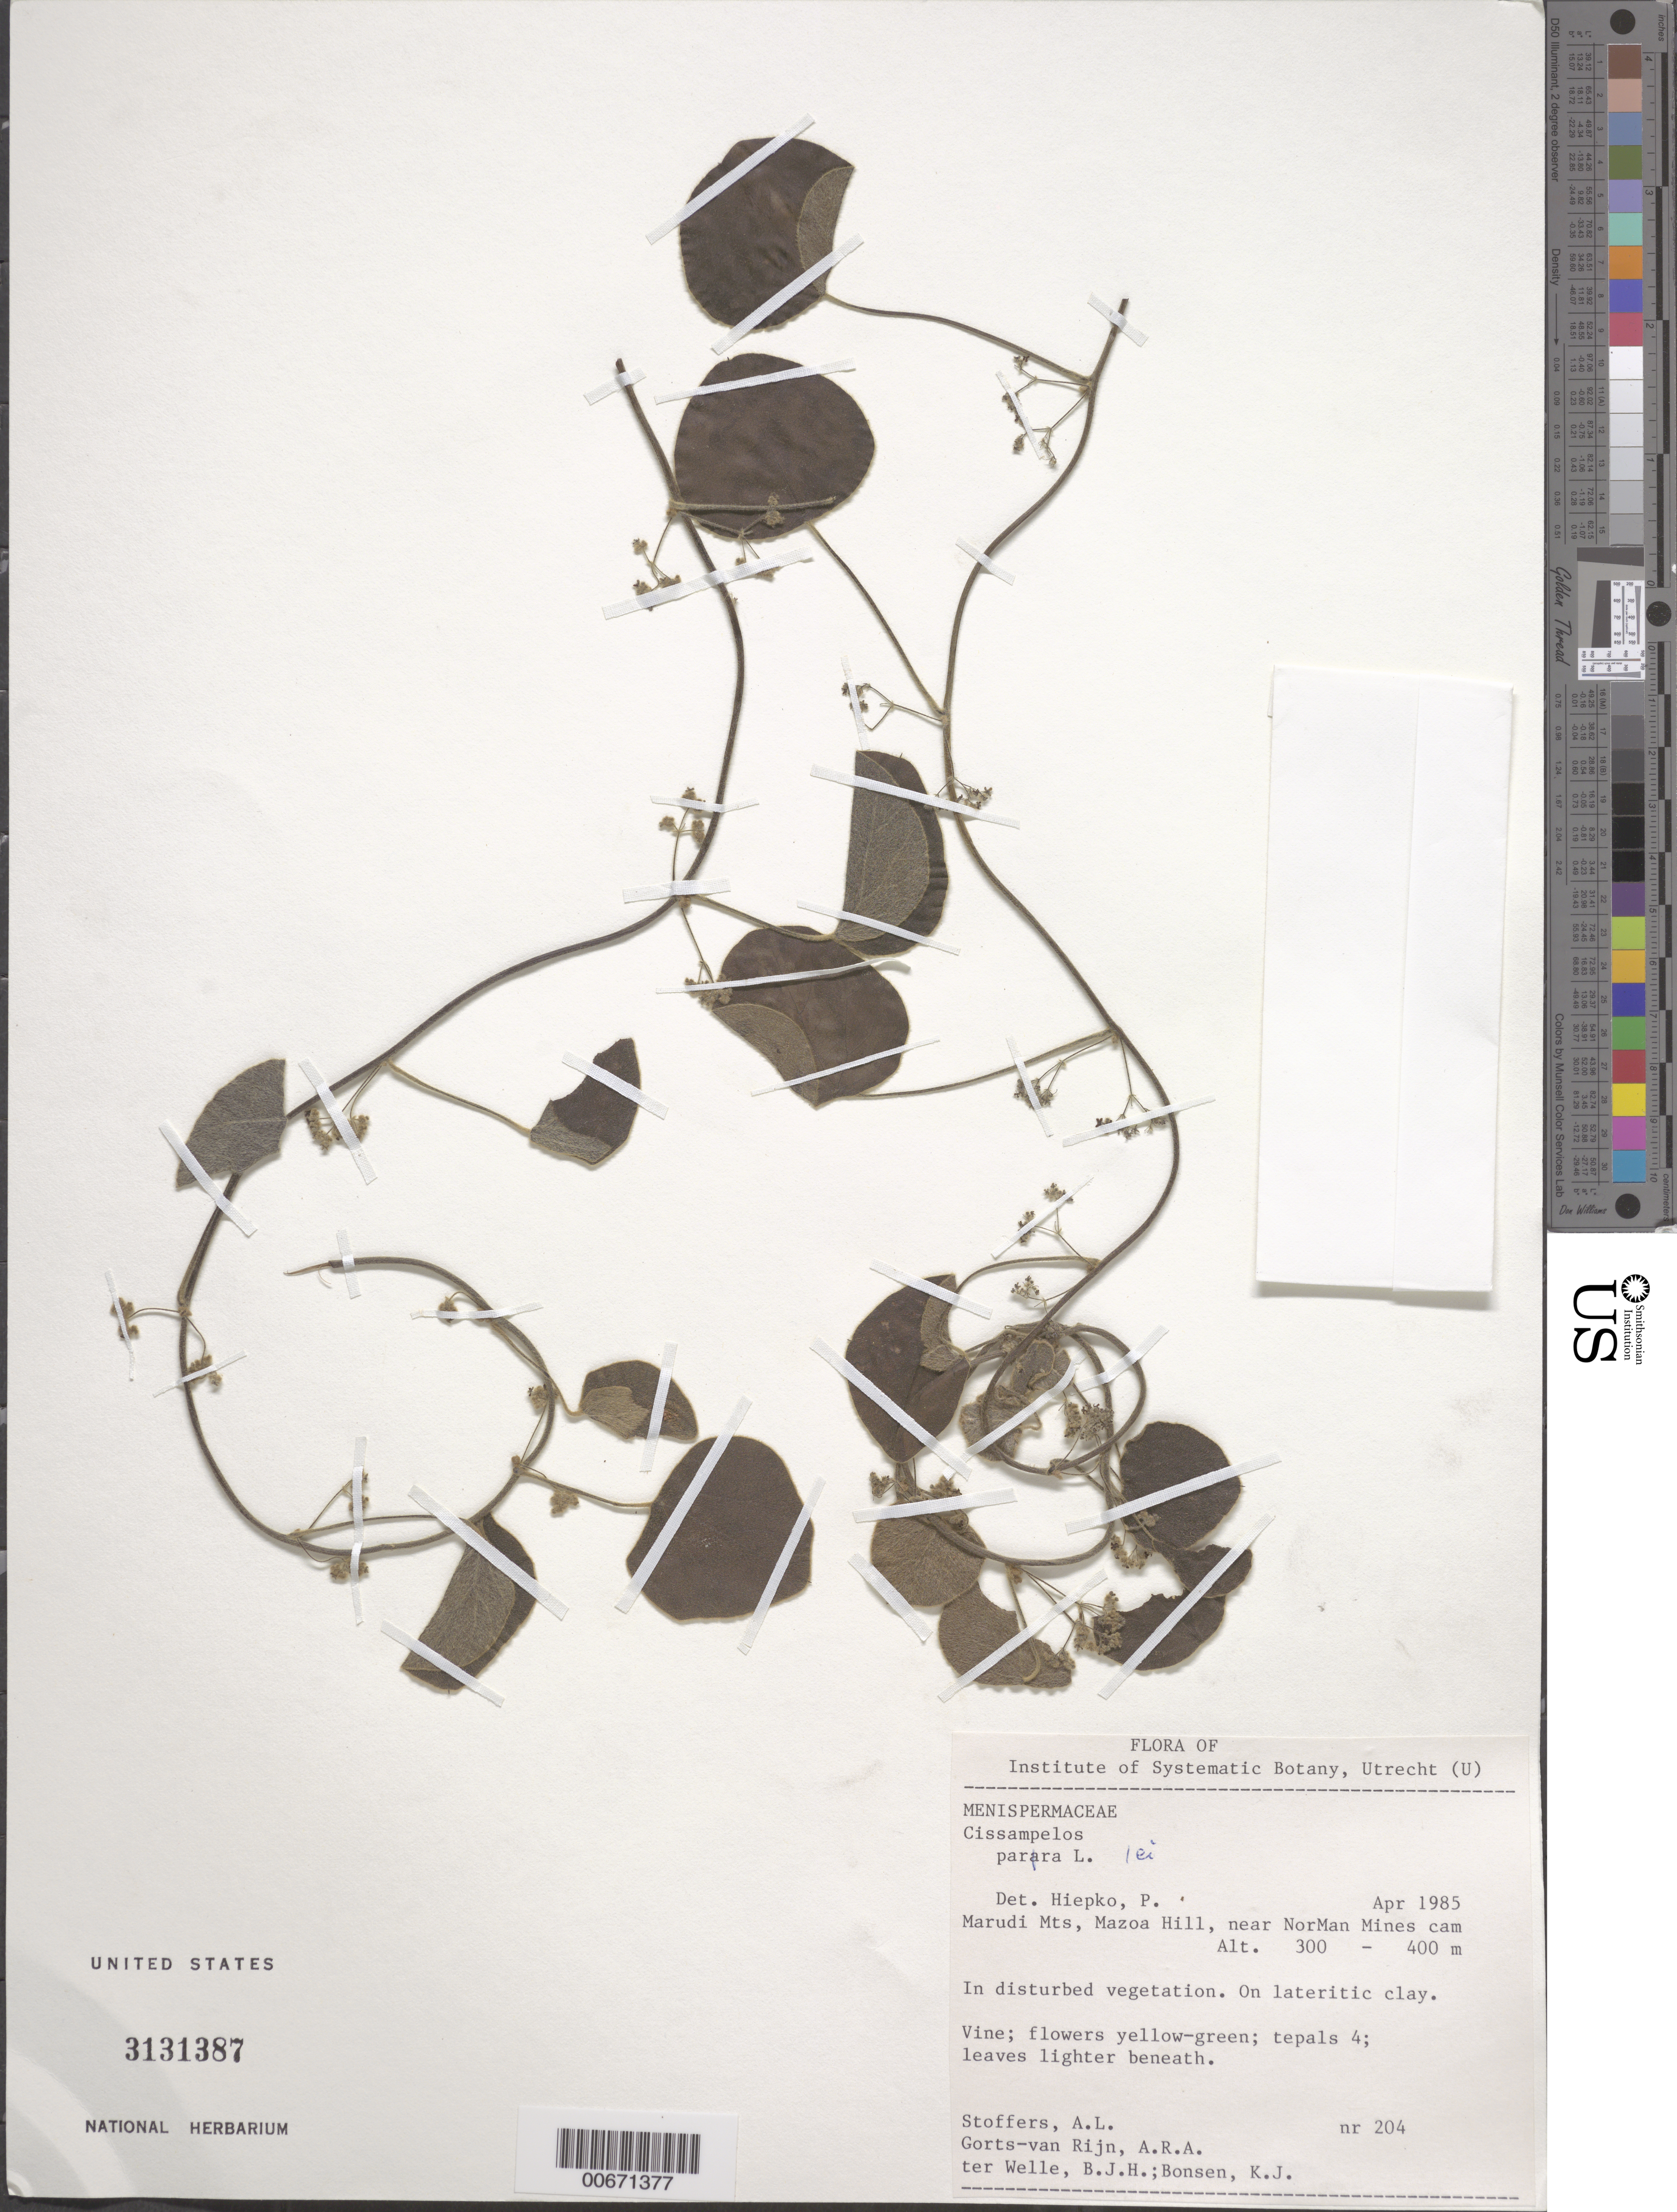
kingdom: Plantae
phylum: Tracheophyta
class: Magnoliopsida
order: Ranunculales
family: Menispermaceae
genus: Cissampelos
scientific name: Cissampelos pareira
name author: L.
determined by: Hiepko, P. H.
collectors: A. Stoffers, A. .R. A. Görts-van Rijn, B. Welle & K. Bonsen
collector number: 204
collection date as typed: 8-Nov-82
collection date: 1982-11-08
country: Guyana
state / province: U. Takutu-U. Essequibo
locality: Marudi Mts., Mazoa Hill, near NorMan Mines camp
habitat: Disturbed vegetation on lateritic clay soil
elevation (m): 300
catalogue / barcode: US 3131387